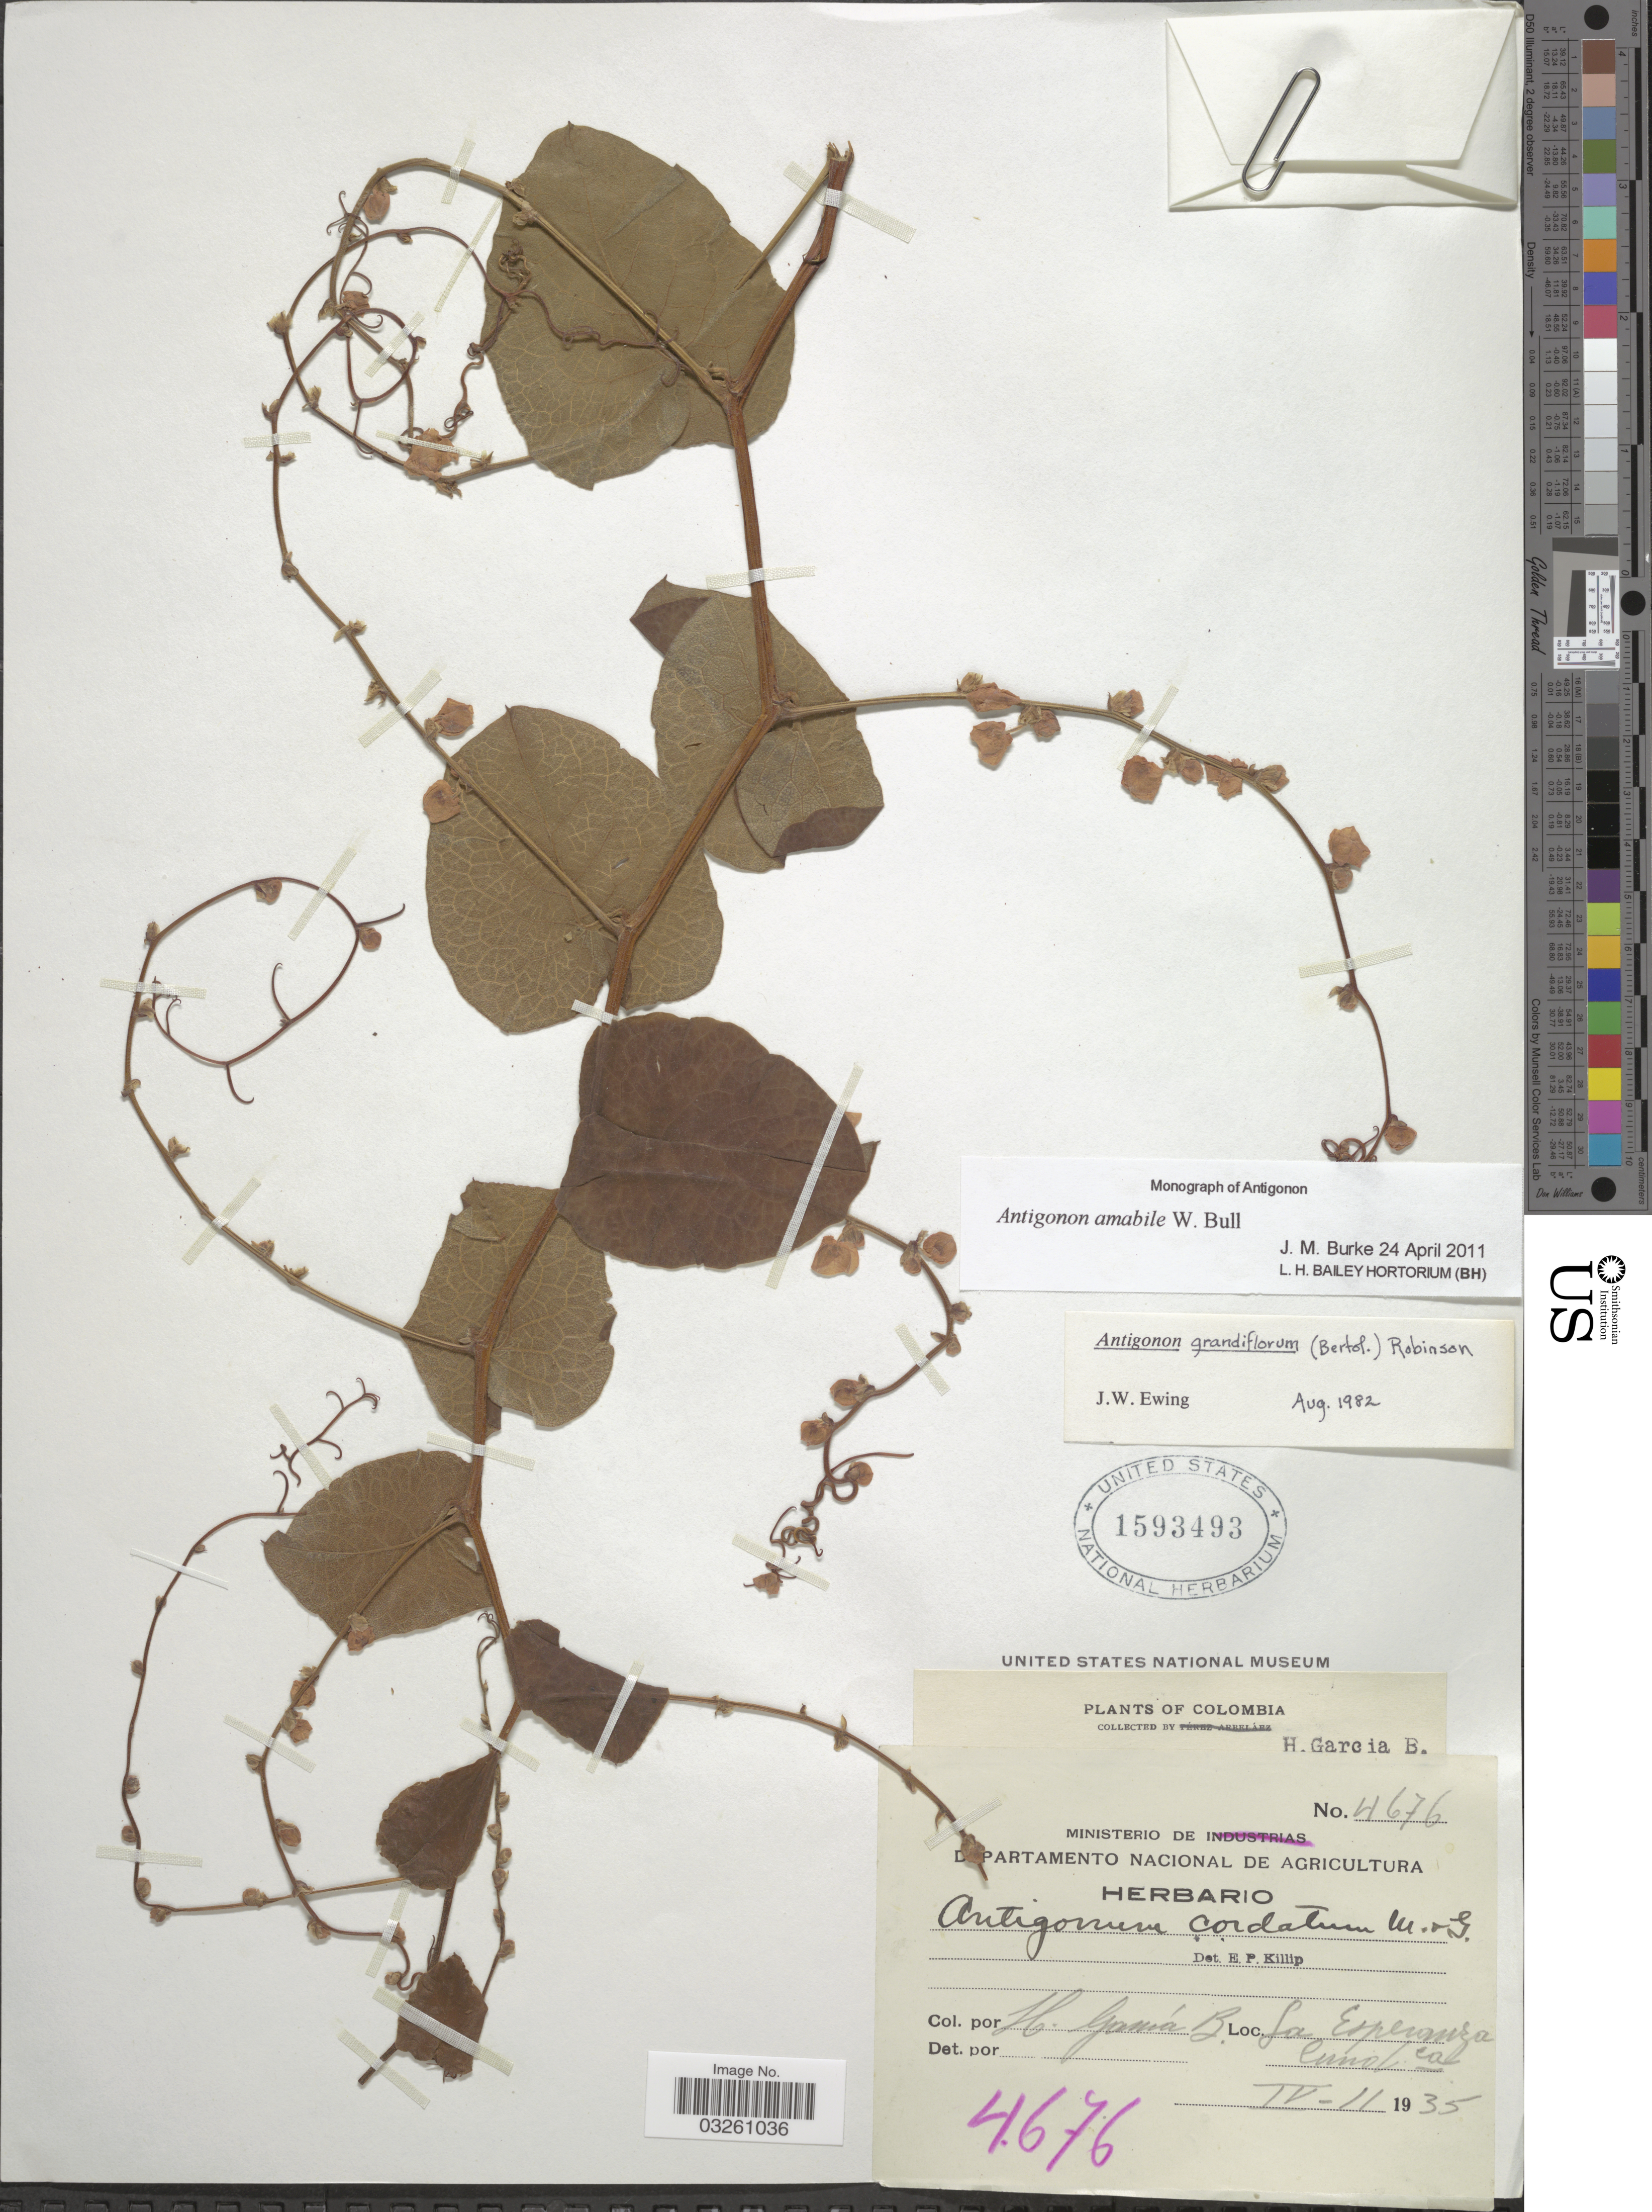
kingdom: Plantae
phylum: Tracheophyta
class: Magnoliopsida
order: Caryophyllales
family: Polygonaceae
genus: Antigonon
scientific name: Antigonon amabile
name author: W. Bull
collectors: H. García B.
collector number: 4676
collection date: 1935-04-11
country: Colombia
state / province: Cundinamarca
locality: La Esperanza.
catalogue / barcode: US 1593493